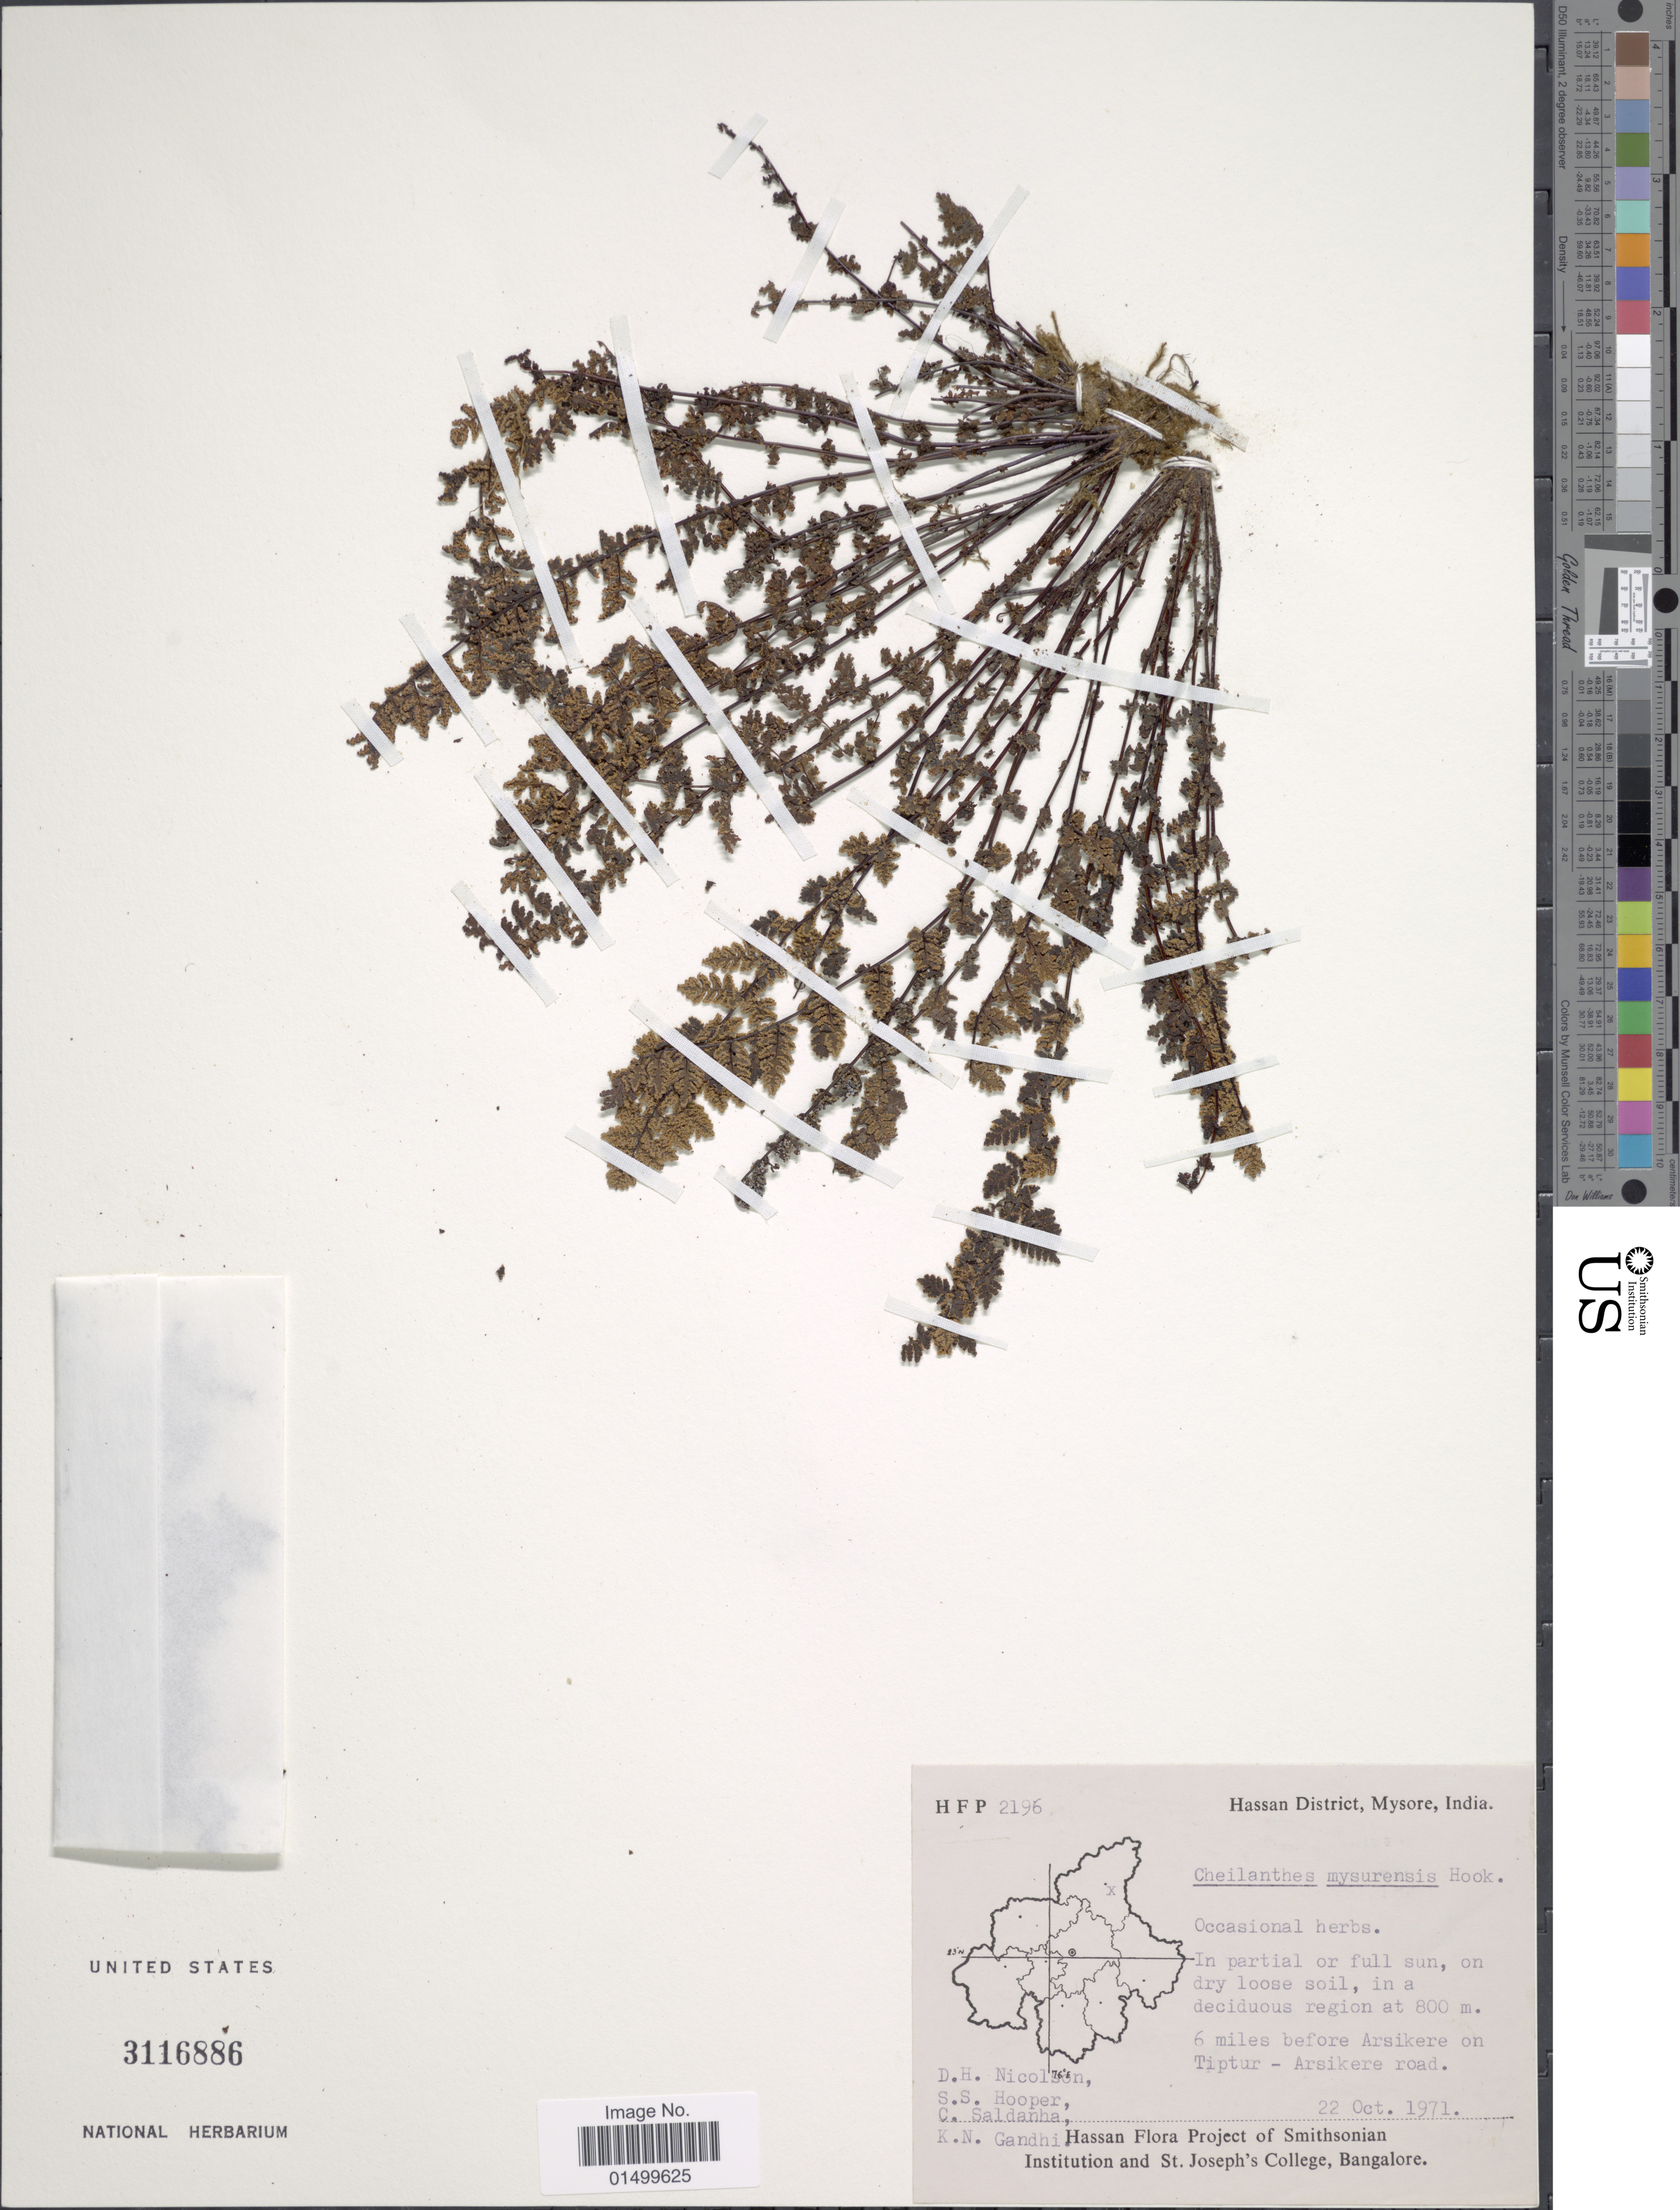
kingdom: Plantae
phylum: Tracheophyta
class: Polypodiopsida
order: Polypodiales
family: Pteridaceae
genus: Cheilanthes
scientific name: Cheilanthes mysurensis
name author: Wall. ex Hook.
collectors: D. H. Nicolson, S. S. Hooper, C. Saldanha & K. N. Gandhi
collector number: HFP 2196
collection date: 1971-10-22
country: India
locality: Hassan District, Mysore, India. 6 miles before Arsikere on Tiptur - Arsikere road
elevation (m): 800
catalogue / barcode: US 3116886